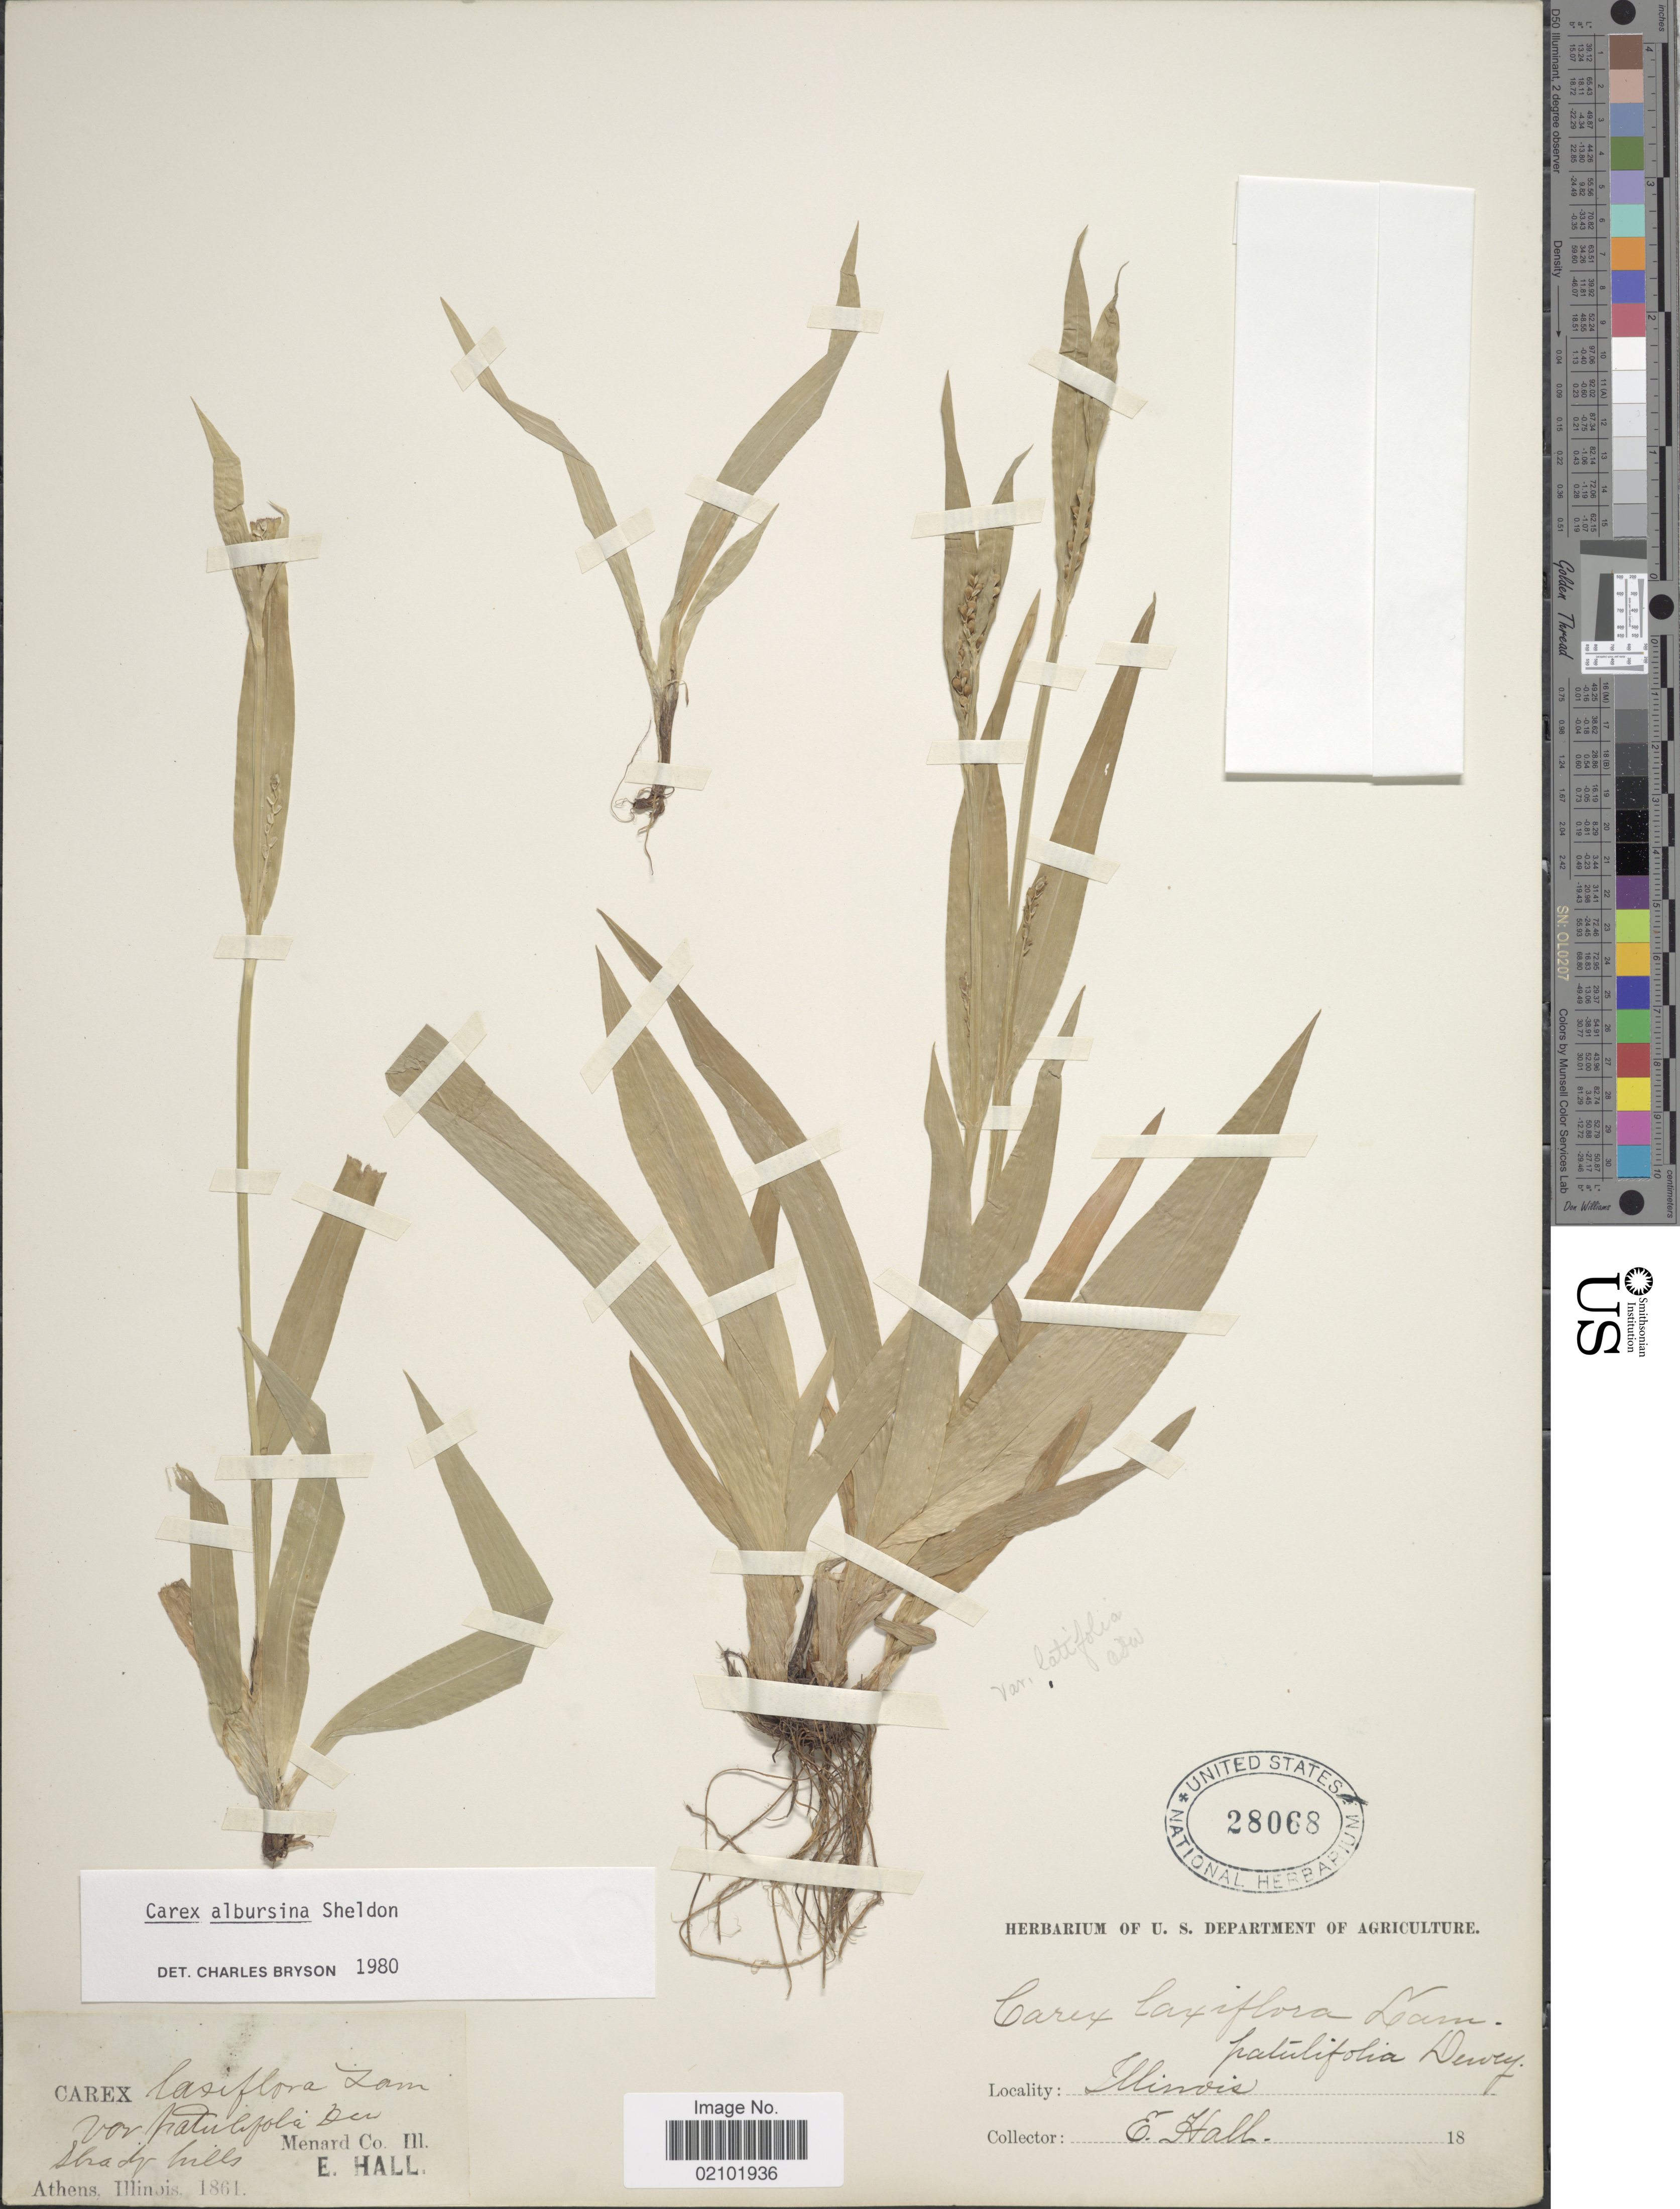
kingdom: Plantae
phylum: Tracheophyta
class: Liliopsida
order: Poales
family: Cyperaceae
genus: Carex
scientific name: Carex albursina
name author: E. Sheld.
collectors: E. Hall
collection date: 1861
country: United States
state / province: Illinois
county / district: Menard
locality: Athens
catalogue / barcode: US 28068